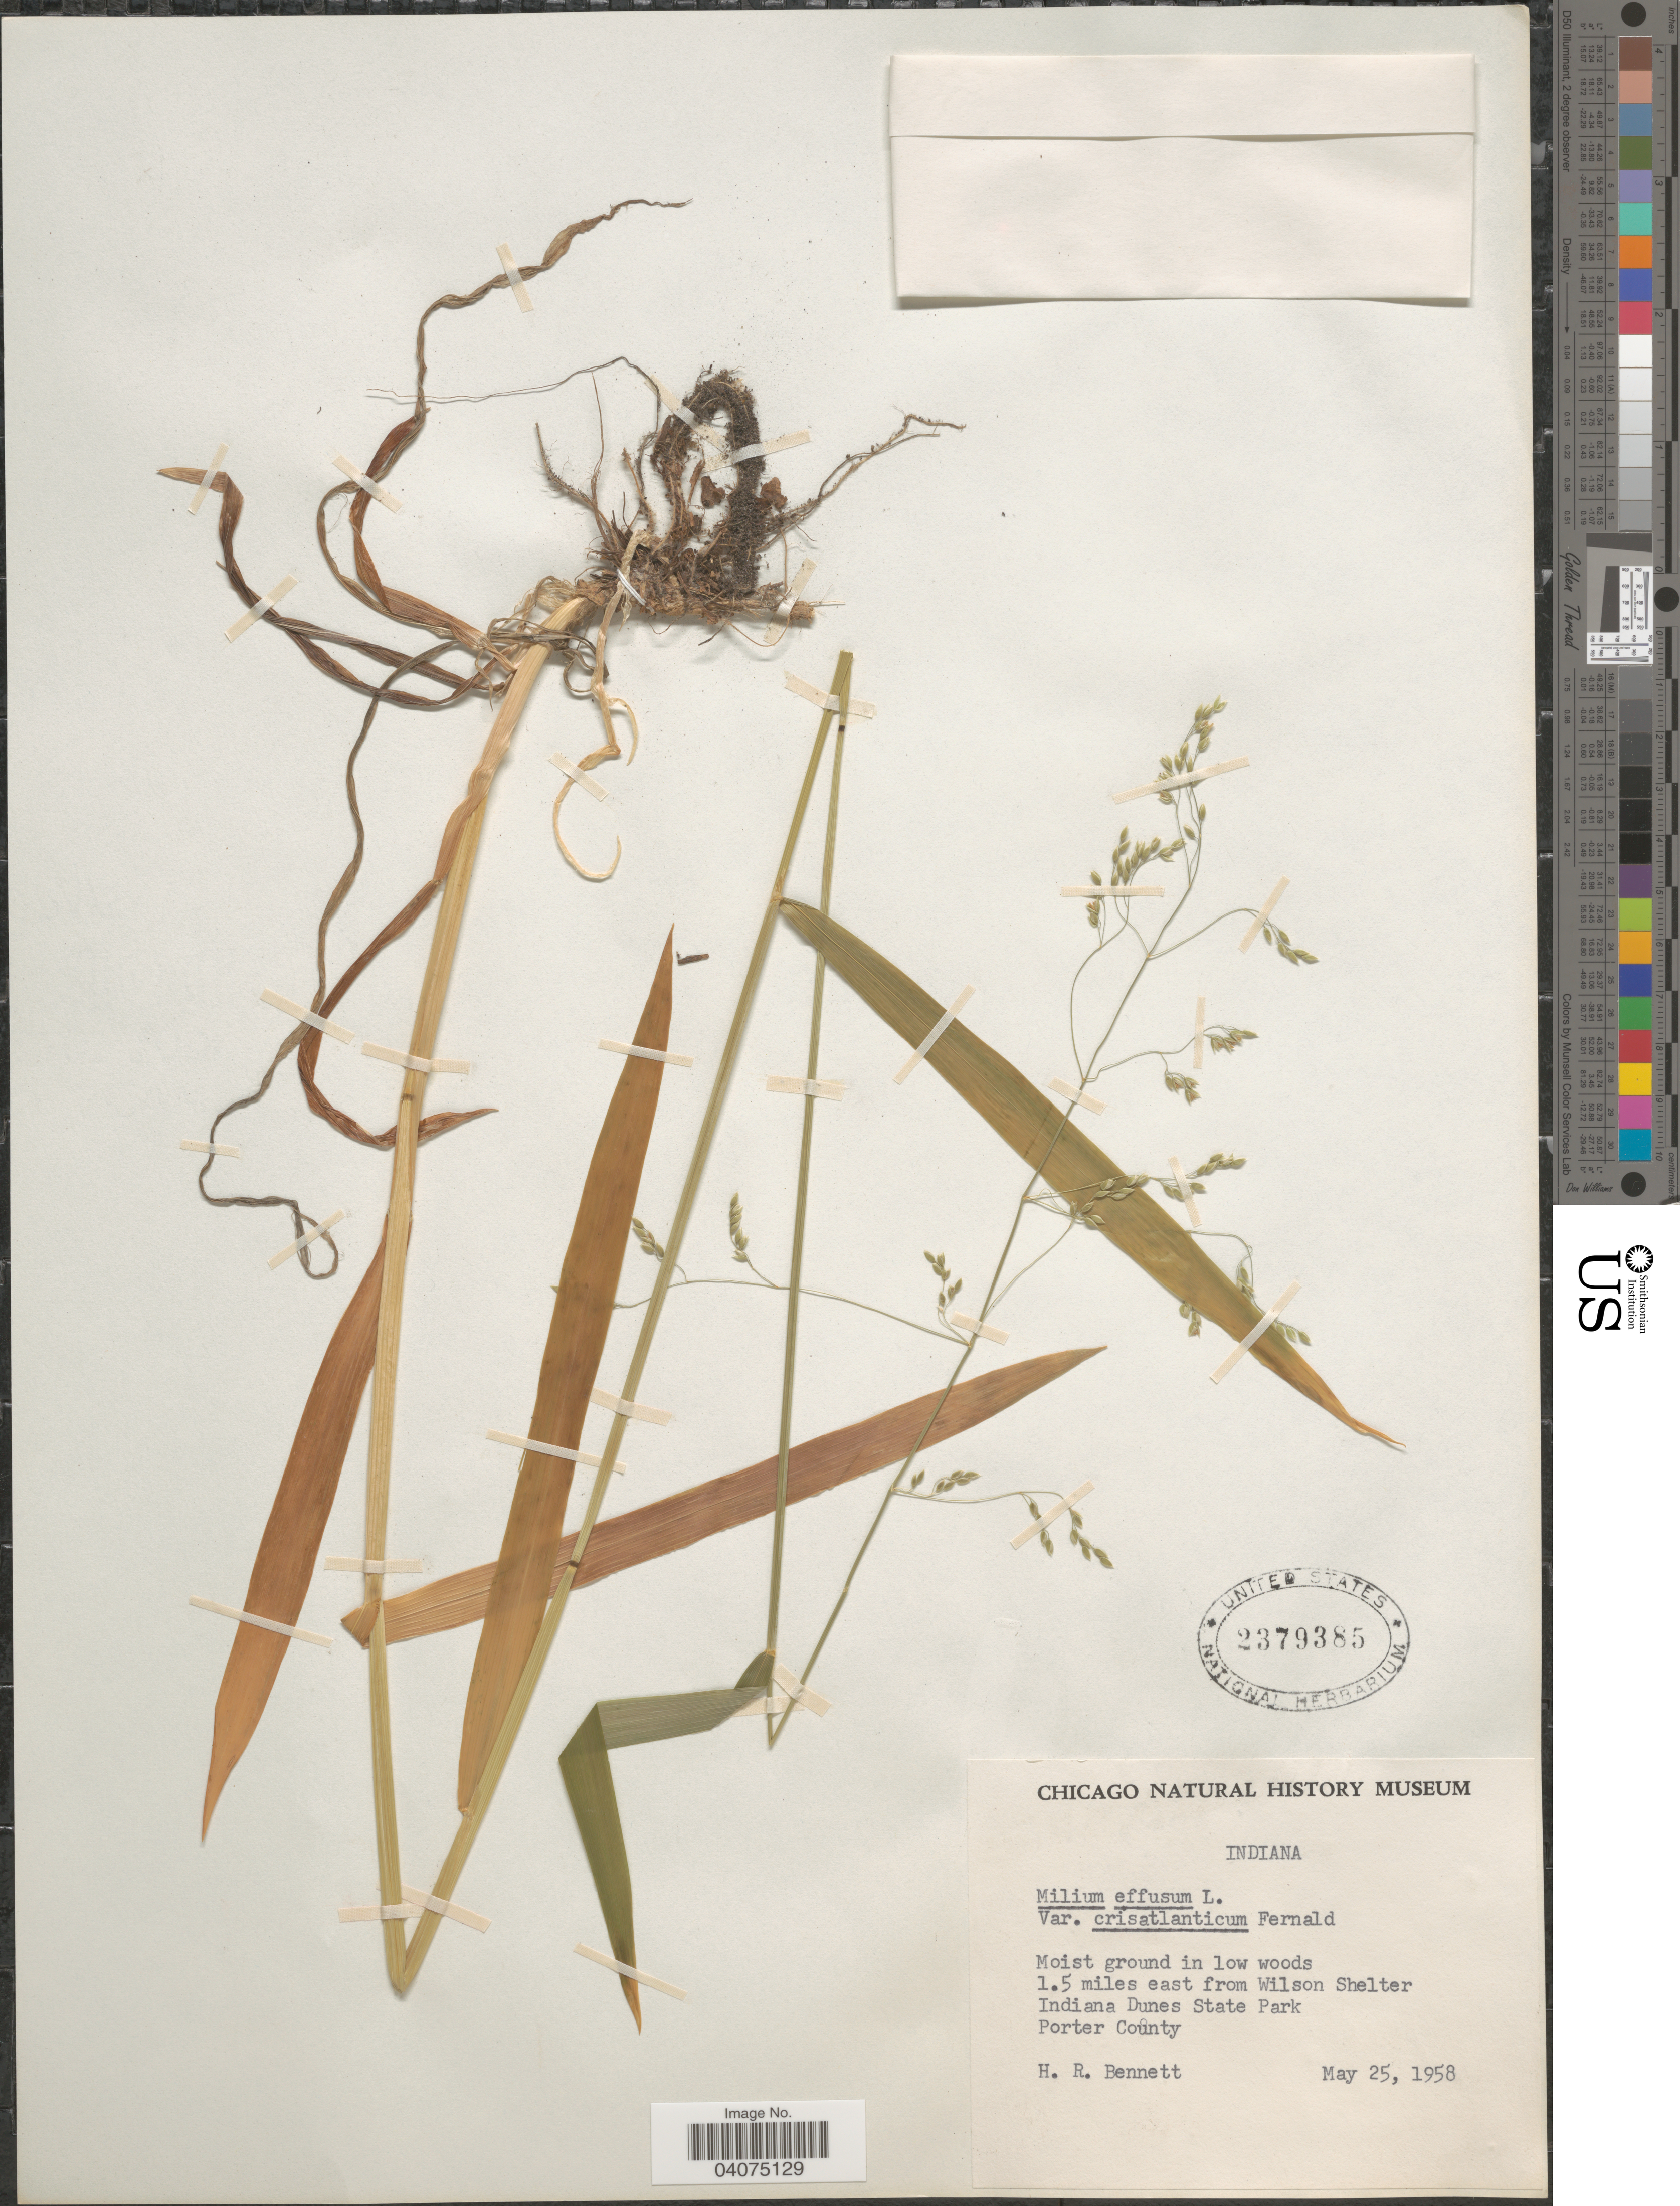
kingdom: Plantae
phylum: Tracheophyta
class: Liliopsida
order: Poales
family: Poaceae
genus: Milium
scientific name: Milium effusum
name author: L.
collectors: H. R. Bennett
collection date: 1958-05-25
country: United States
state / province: Indiana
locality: Moist ground in low woods 1.5 miles east from Wilson Shelter Indiana Dunes State Park Porter County.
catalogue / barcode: US 2379385